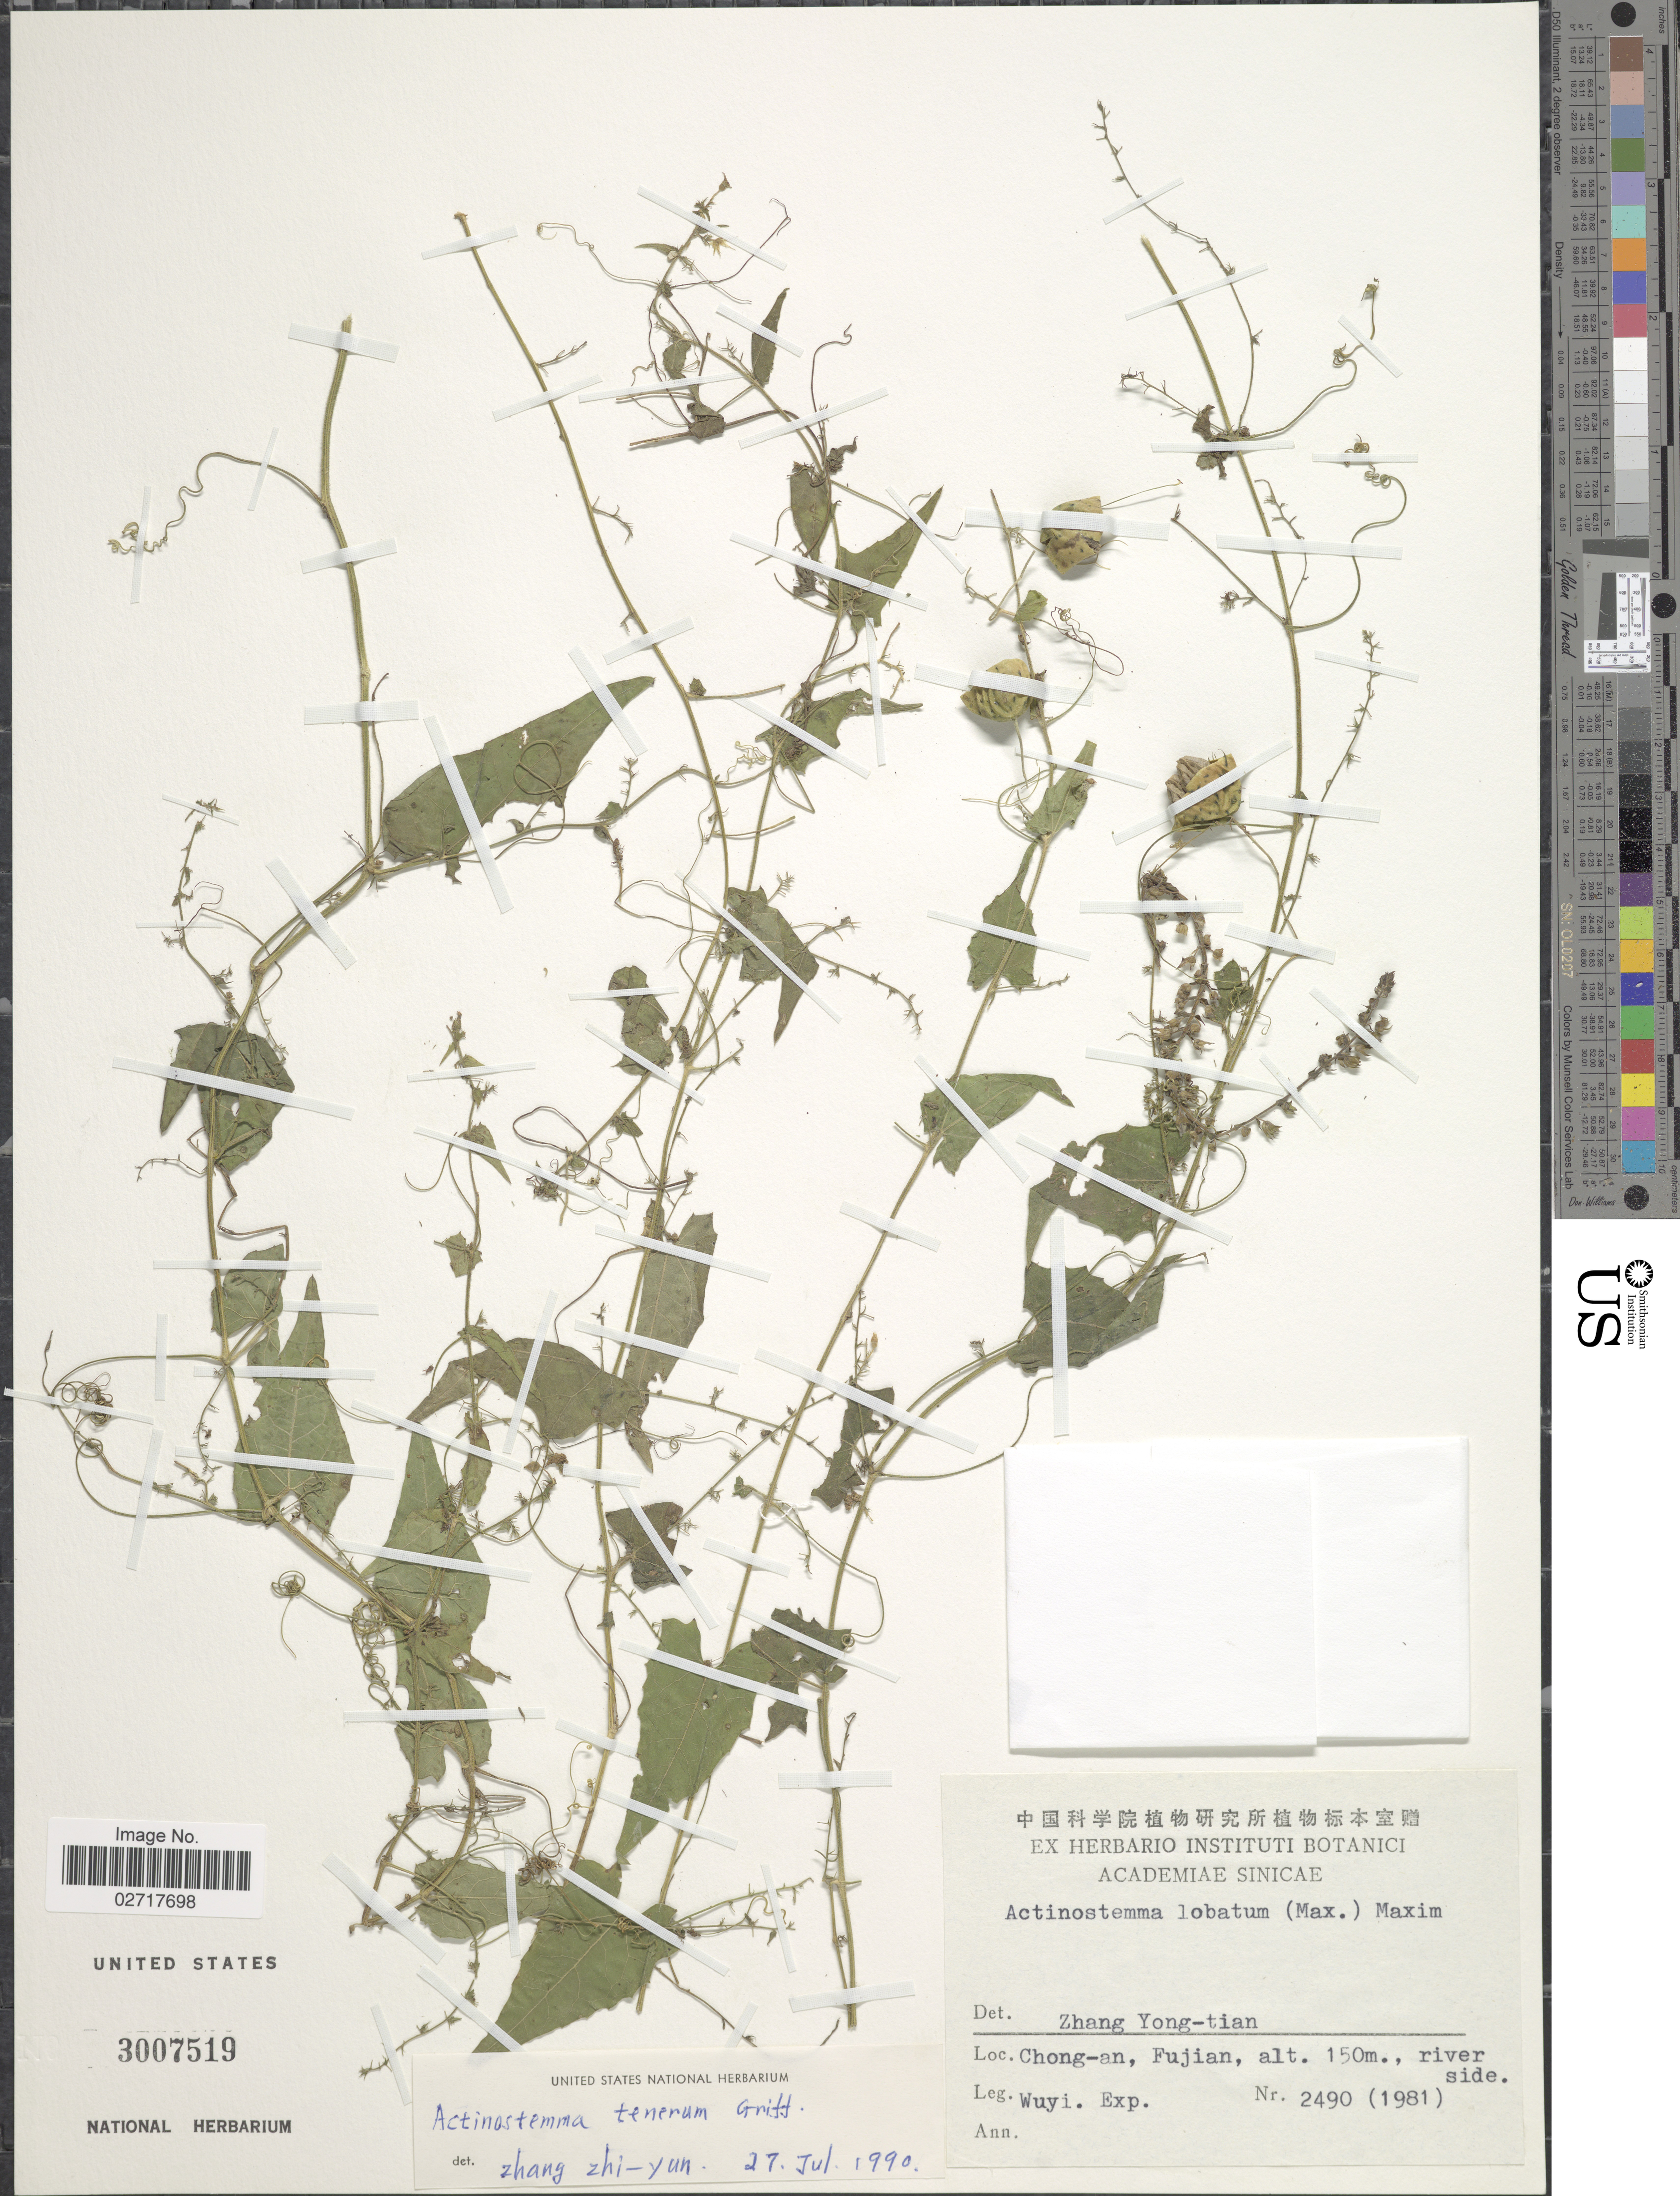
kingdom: Plantae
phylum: Tracheophyta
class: Magnoliopsida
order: Cucurbitales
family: Cucurbitaceae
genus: Actinostemma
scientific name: Actinostemma tenerum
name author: Griff.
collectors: Wuyi. Exped.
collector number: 2490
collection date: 1981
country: China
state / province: Fujian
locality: Hong-an Fujian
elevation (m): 150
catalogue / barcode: US 3007519